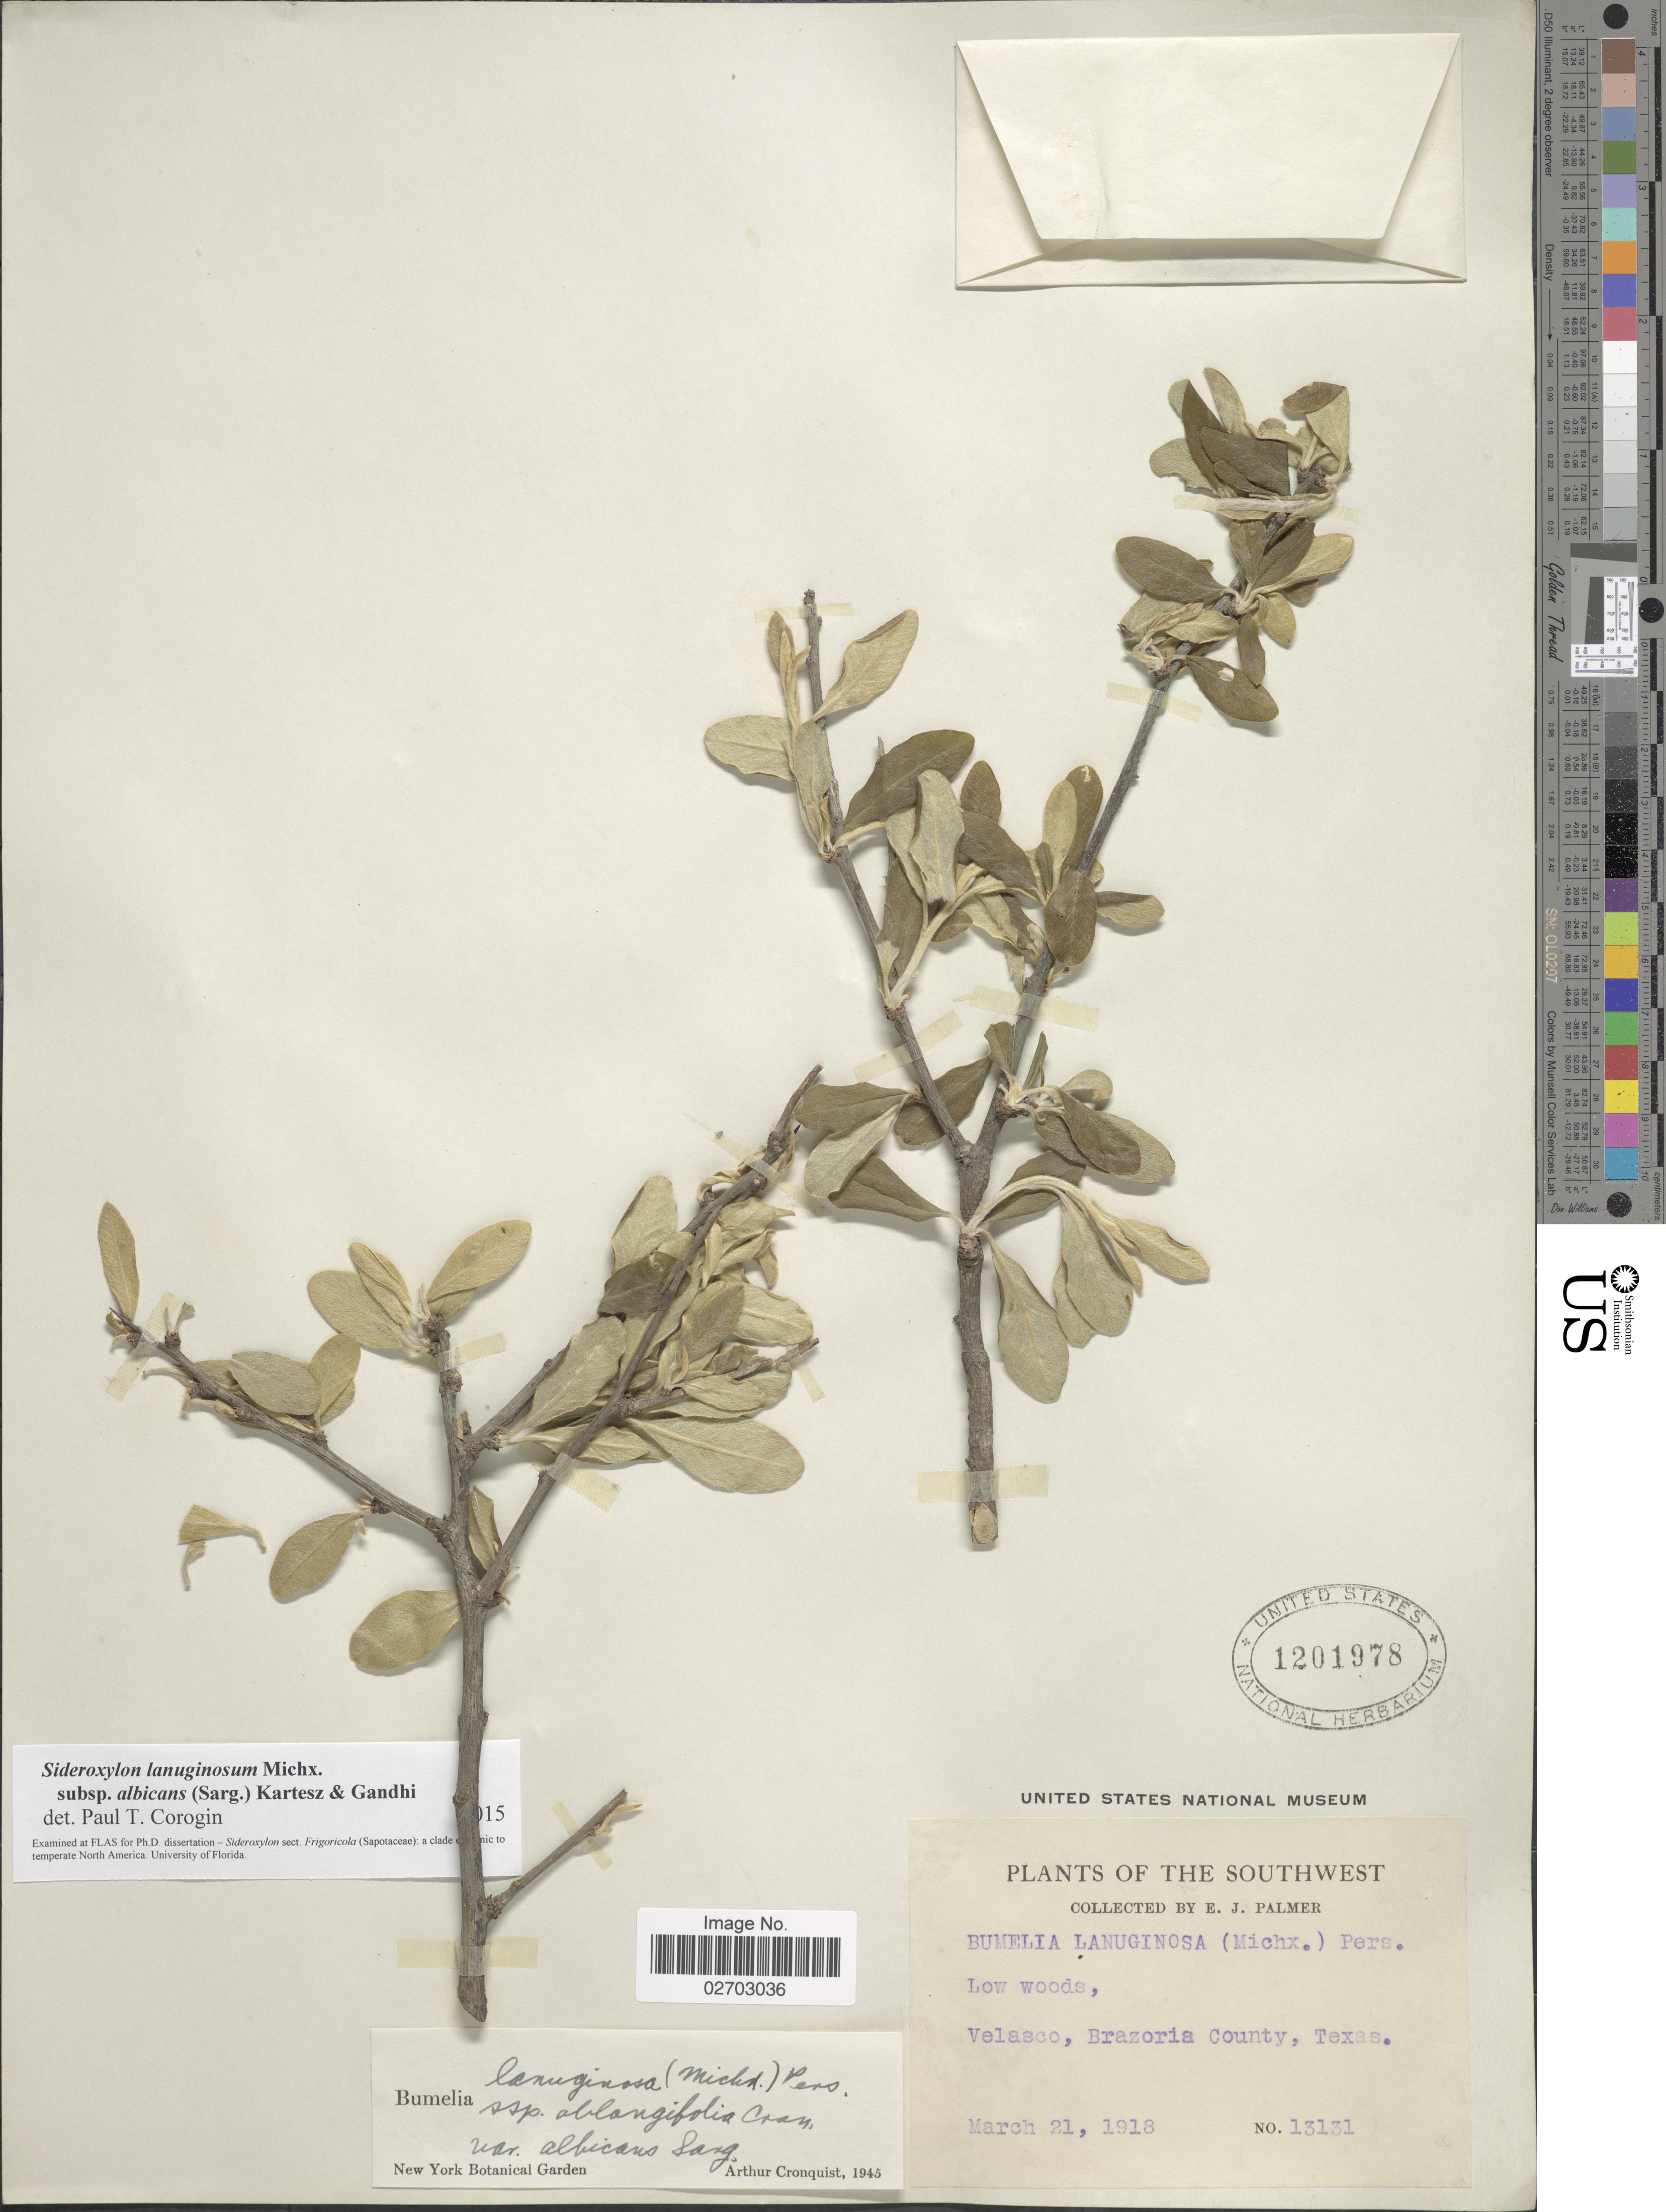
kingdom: Plantae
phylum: Tracheophyta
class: Magnoliopsida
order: Ericales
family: Sapotaceae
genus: Sideroxylon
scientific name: Sideroxylon lanuginosum subsp. albicans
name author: (Sarg.) Kartesz & Gandhi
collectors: E. J. Palmer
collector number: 13131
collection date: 1918-03-21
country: United States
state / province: Texas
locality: Southwest, Velasco, Brazoria County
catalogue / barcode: US 1201978